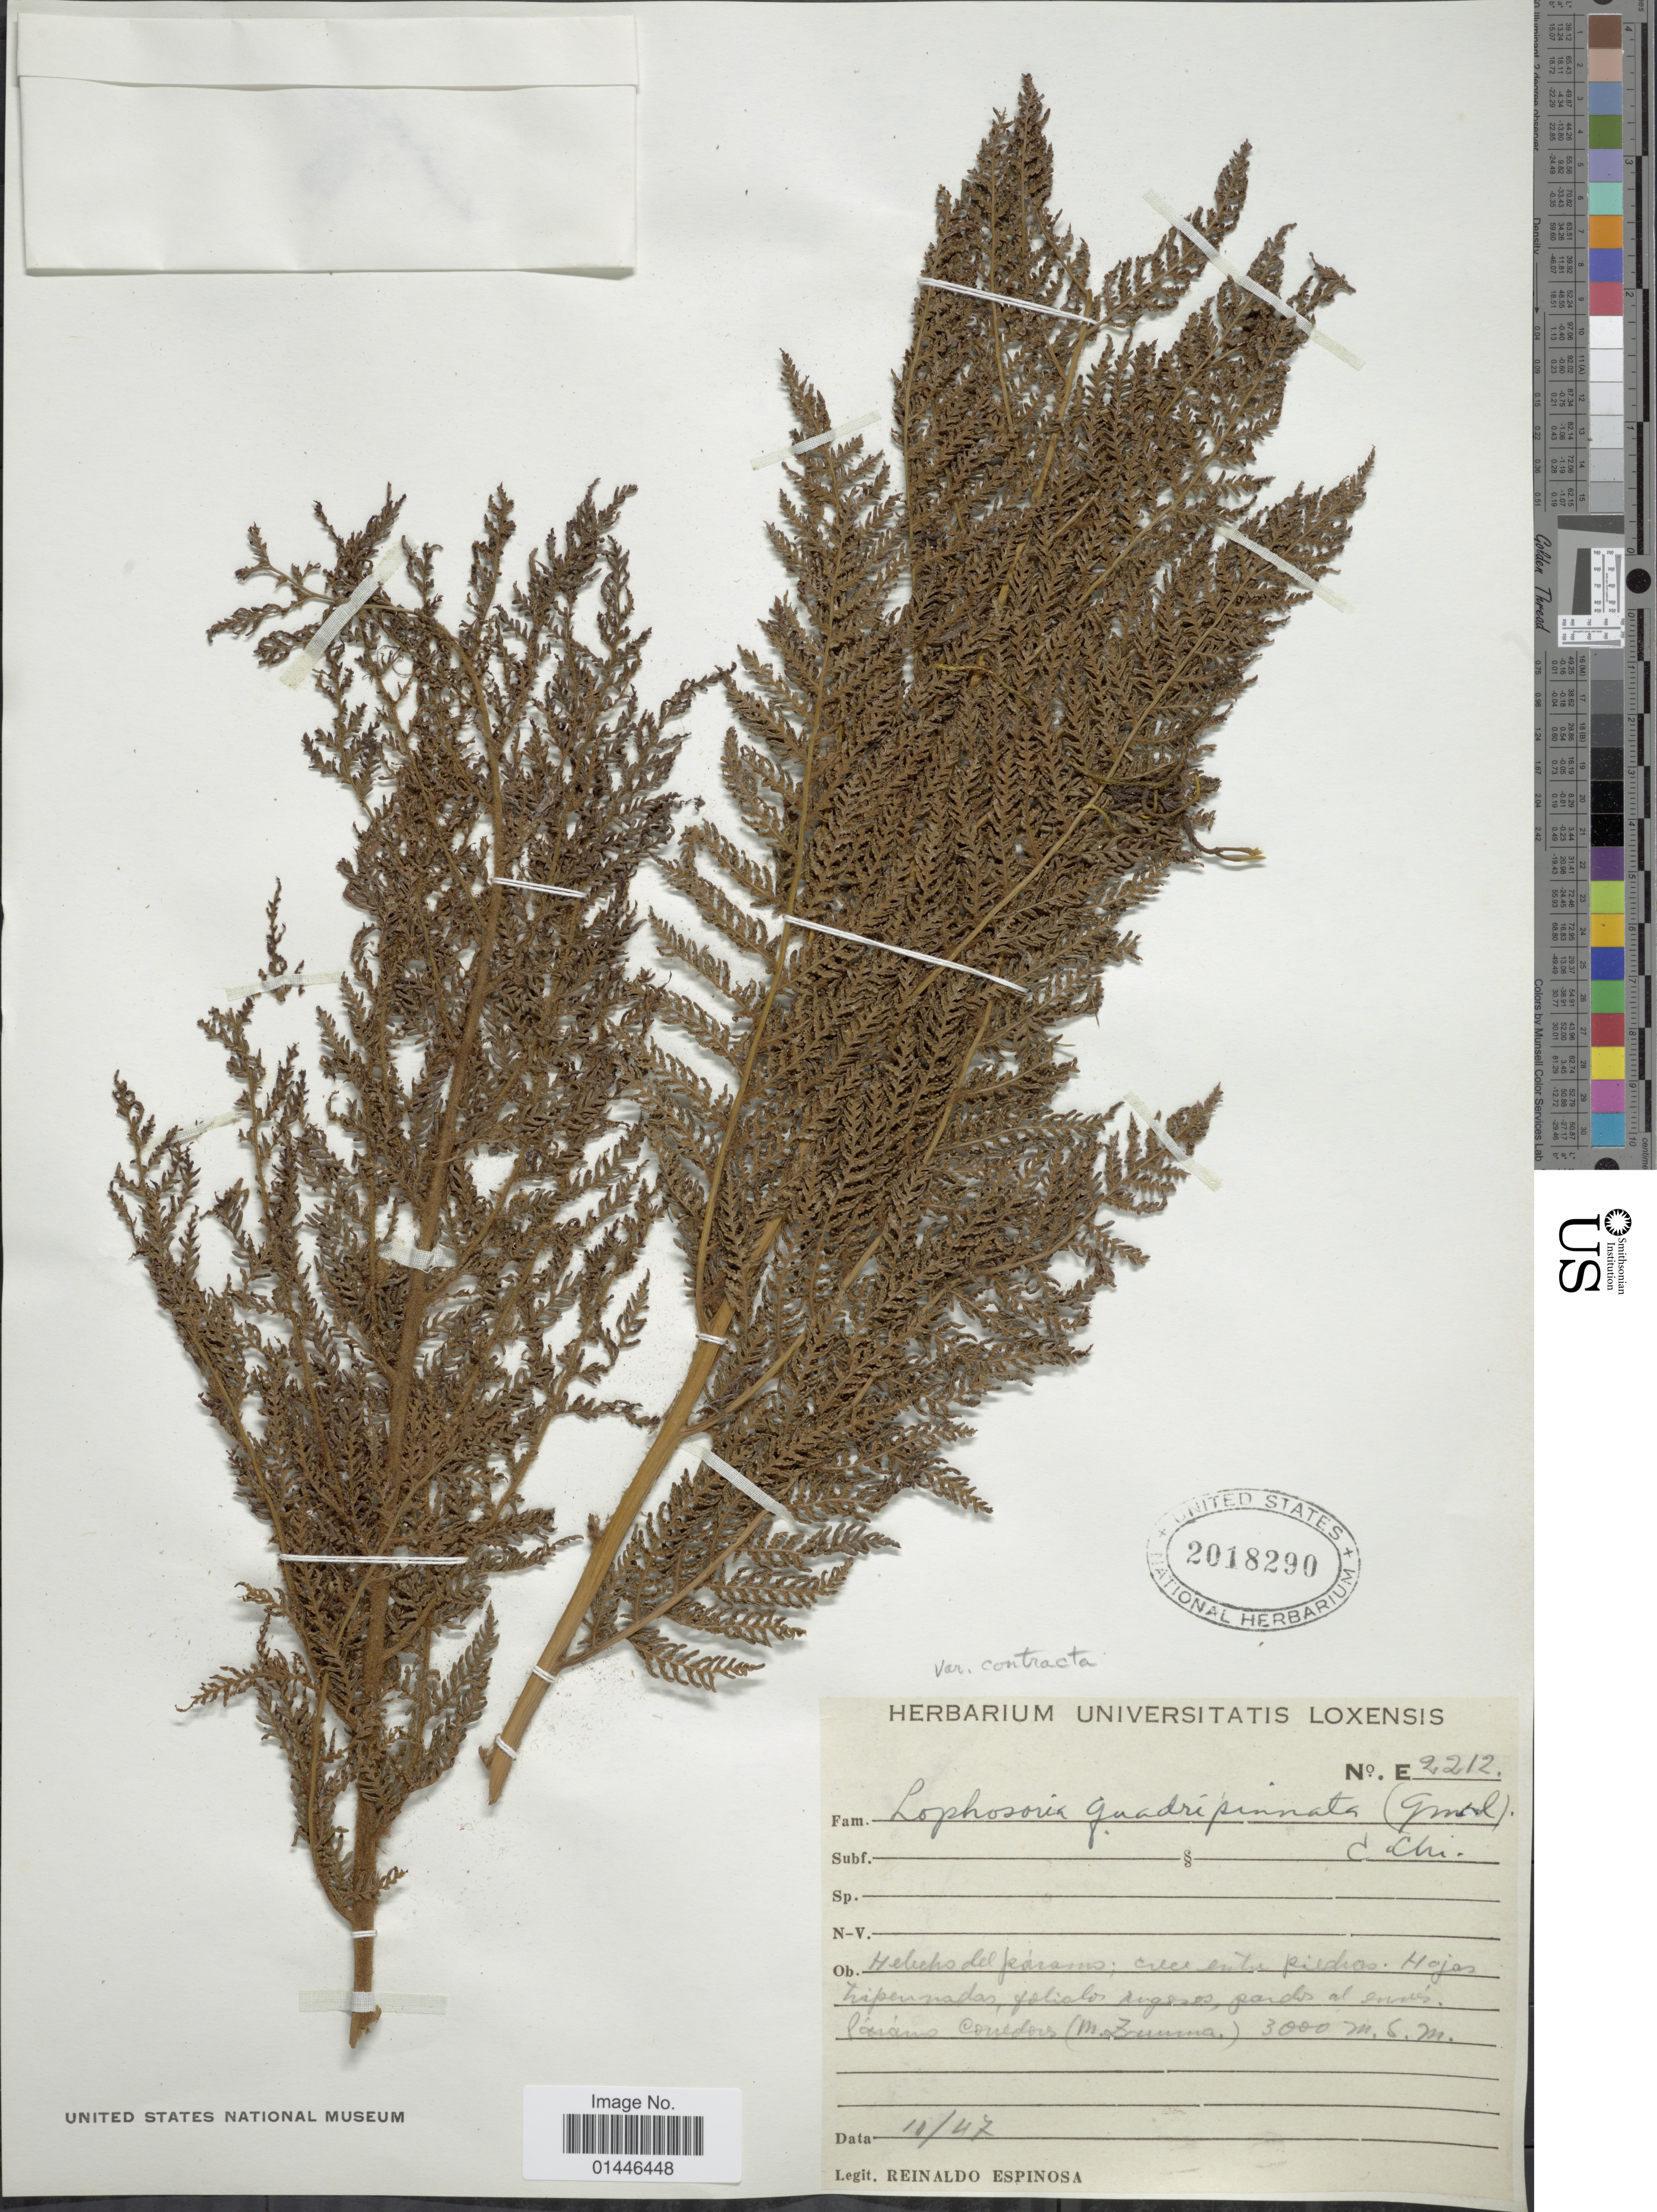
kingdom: Plantae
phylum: Tracheophyta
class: Polypodiopsida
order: Cyatheales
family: Dicksoniaceae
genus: Lophosoria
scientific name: Lophosoria quadripinnata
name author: (J.F. Gmel.) C. Chr.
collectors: R. Espinosa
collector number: E2212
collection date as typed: Transcribed d/m/y: /11/47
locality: Helecho del páramo; cuer entre piedras. Hojas Zipennadas, folialos augros, pardes al zunes. Páramo coueders (m. Zaumna) [interpreted]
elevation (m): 3000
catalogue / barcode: US 2018290